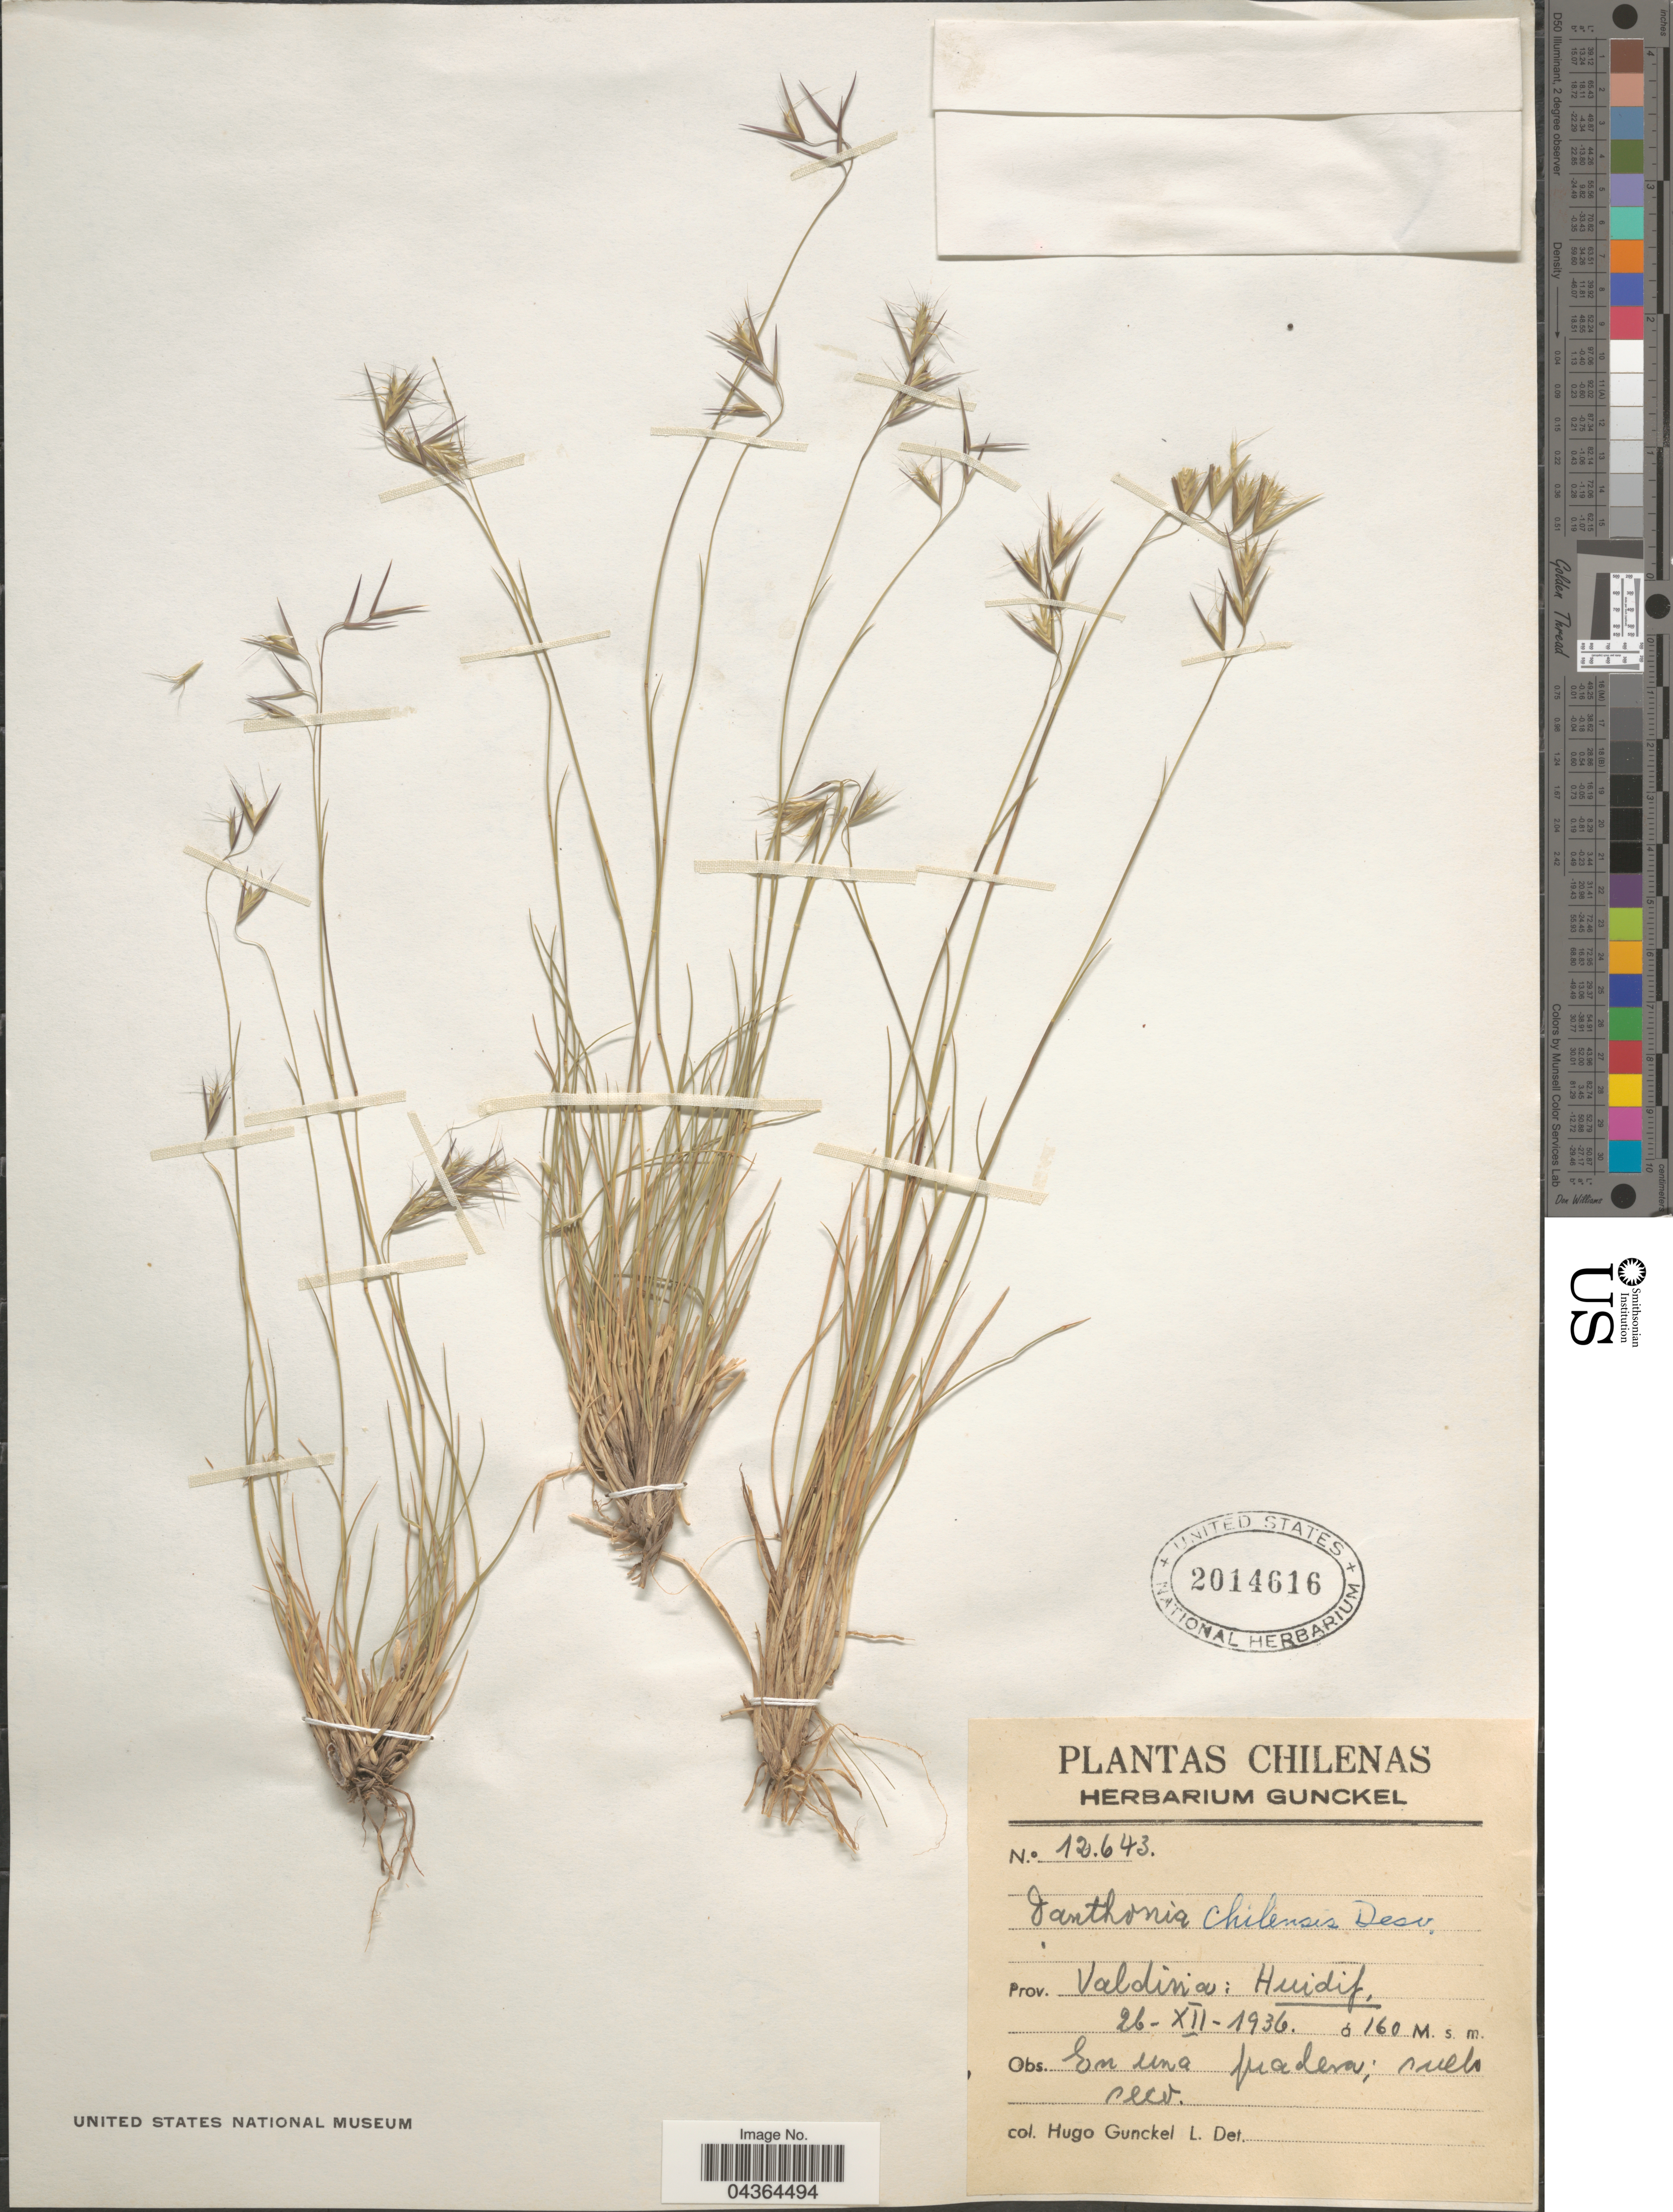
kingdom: Plantae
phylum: Tracheophyta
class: Liliopsida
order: Poales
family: Poaceae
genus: Danthonia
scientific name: Danthonia chilensis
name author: É. Desv.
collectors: H. Gunckel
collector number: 12643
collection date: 1936-12-26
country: Chile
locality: Prov. Valdivia: Huidif.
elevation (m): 160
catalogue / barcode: US 2014616